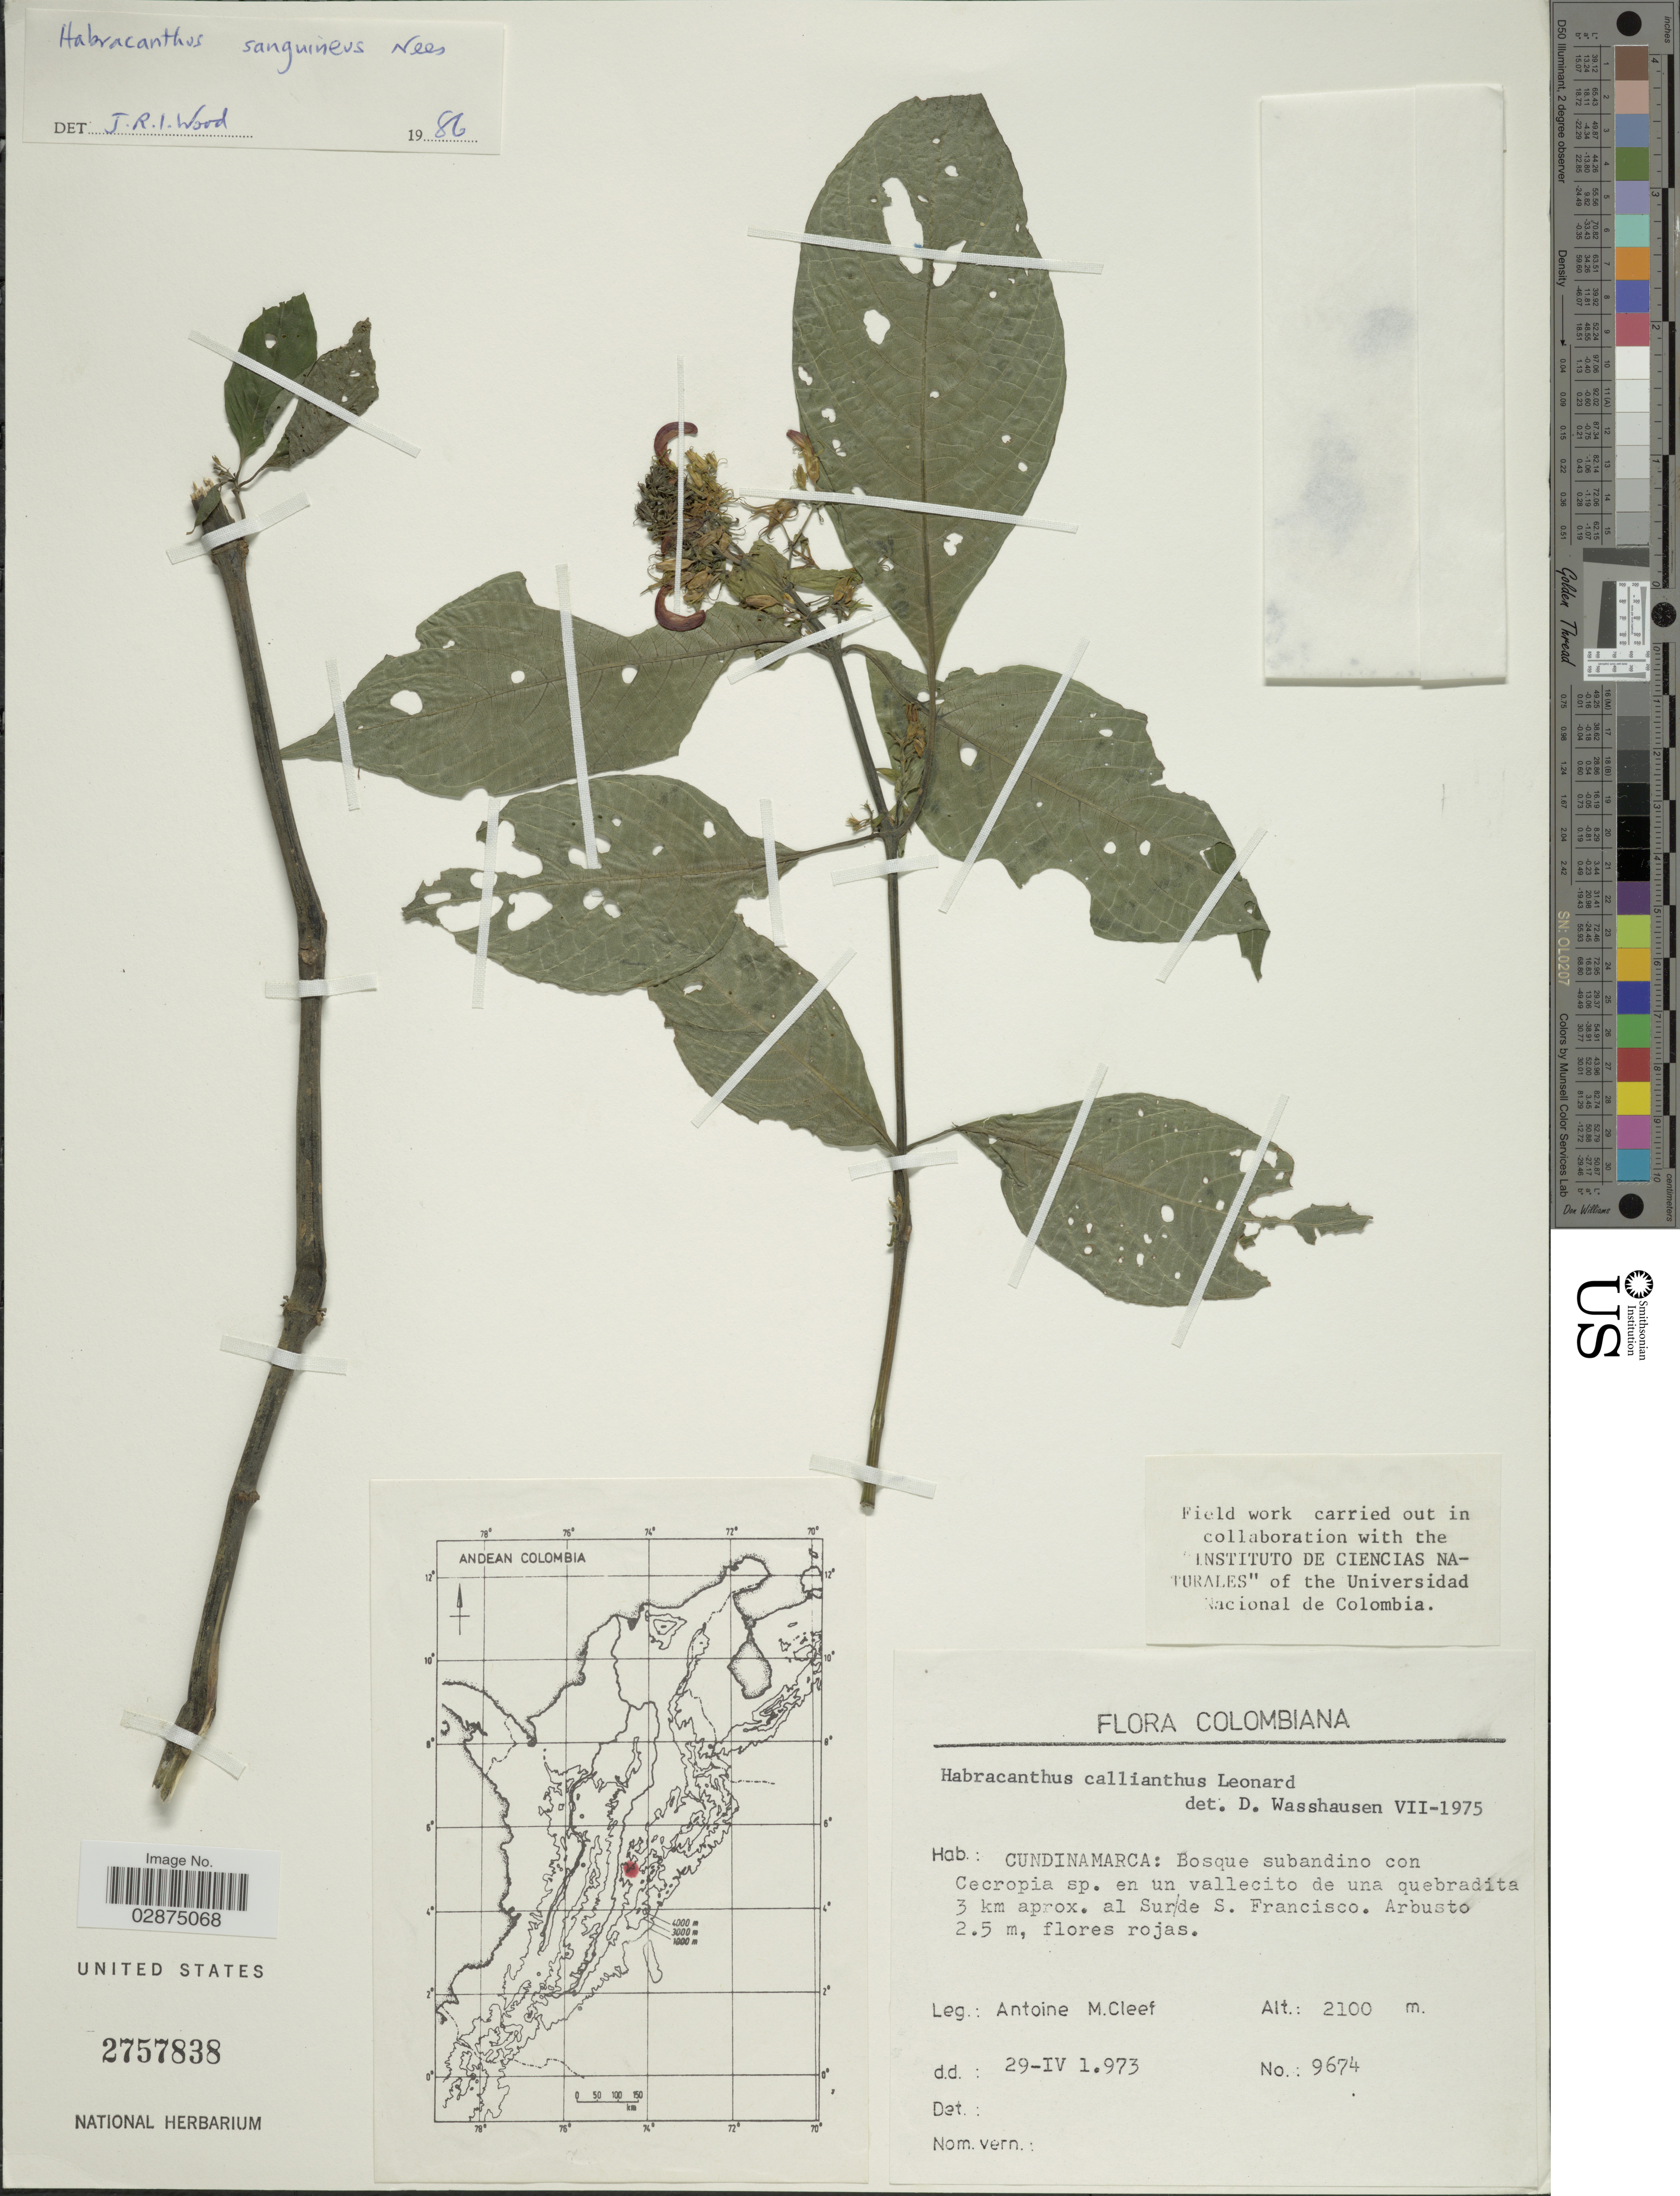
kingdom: Plantae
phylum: Tracheophyta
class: Magnoliopsida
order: Lamiales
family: Acanthaceae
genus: Habracanthus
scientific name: Habracanthus sanguineus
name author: Nees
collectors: A. M. Cleef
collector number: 9674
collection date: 1973-04-29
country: Colombia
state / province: Cundinamarca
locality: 3 km aprox. al Sur de S. Francisco.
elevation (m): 2100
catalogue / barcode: US 2757838